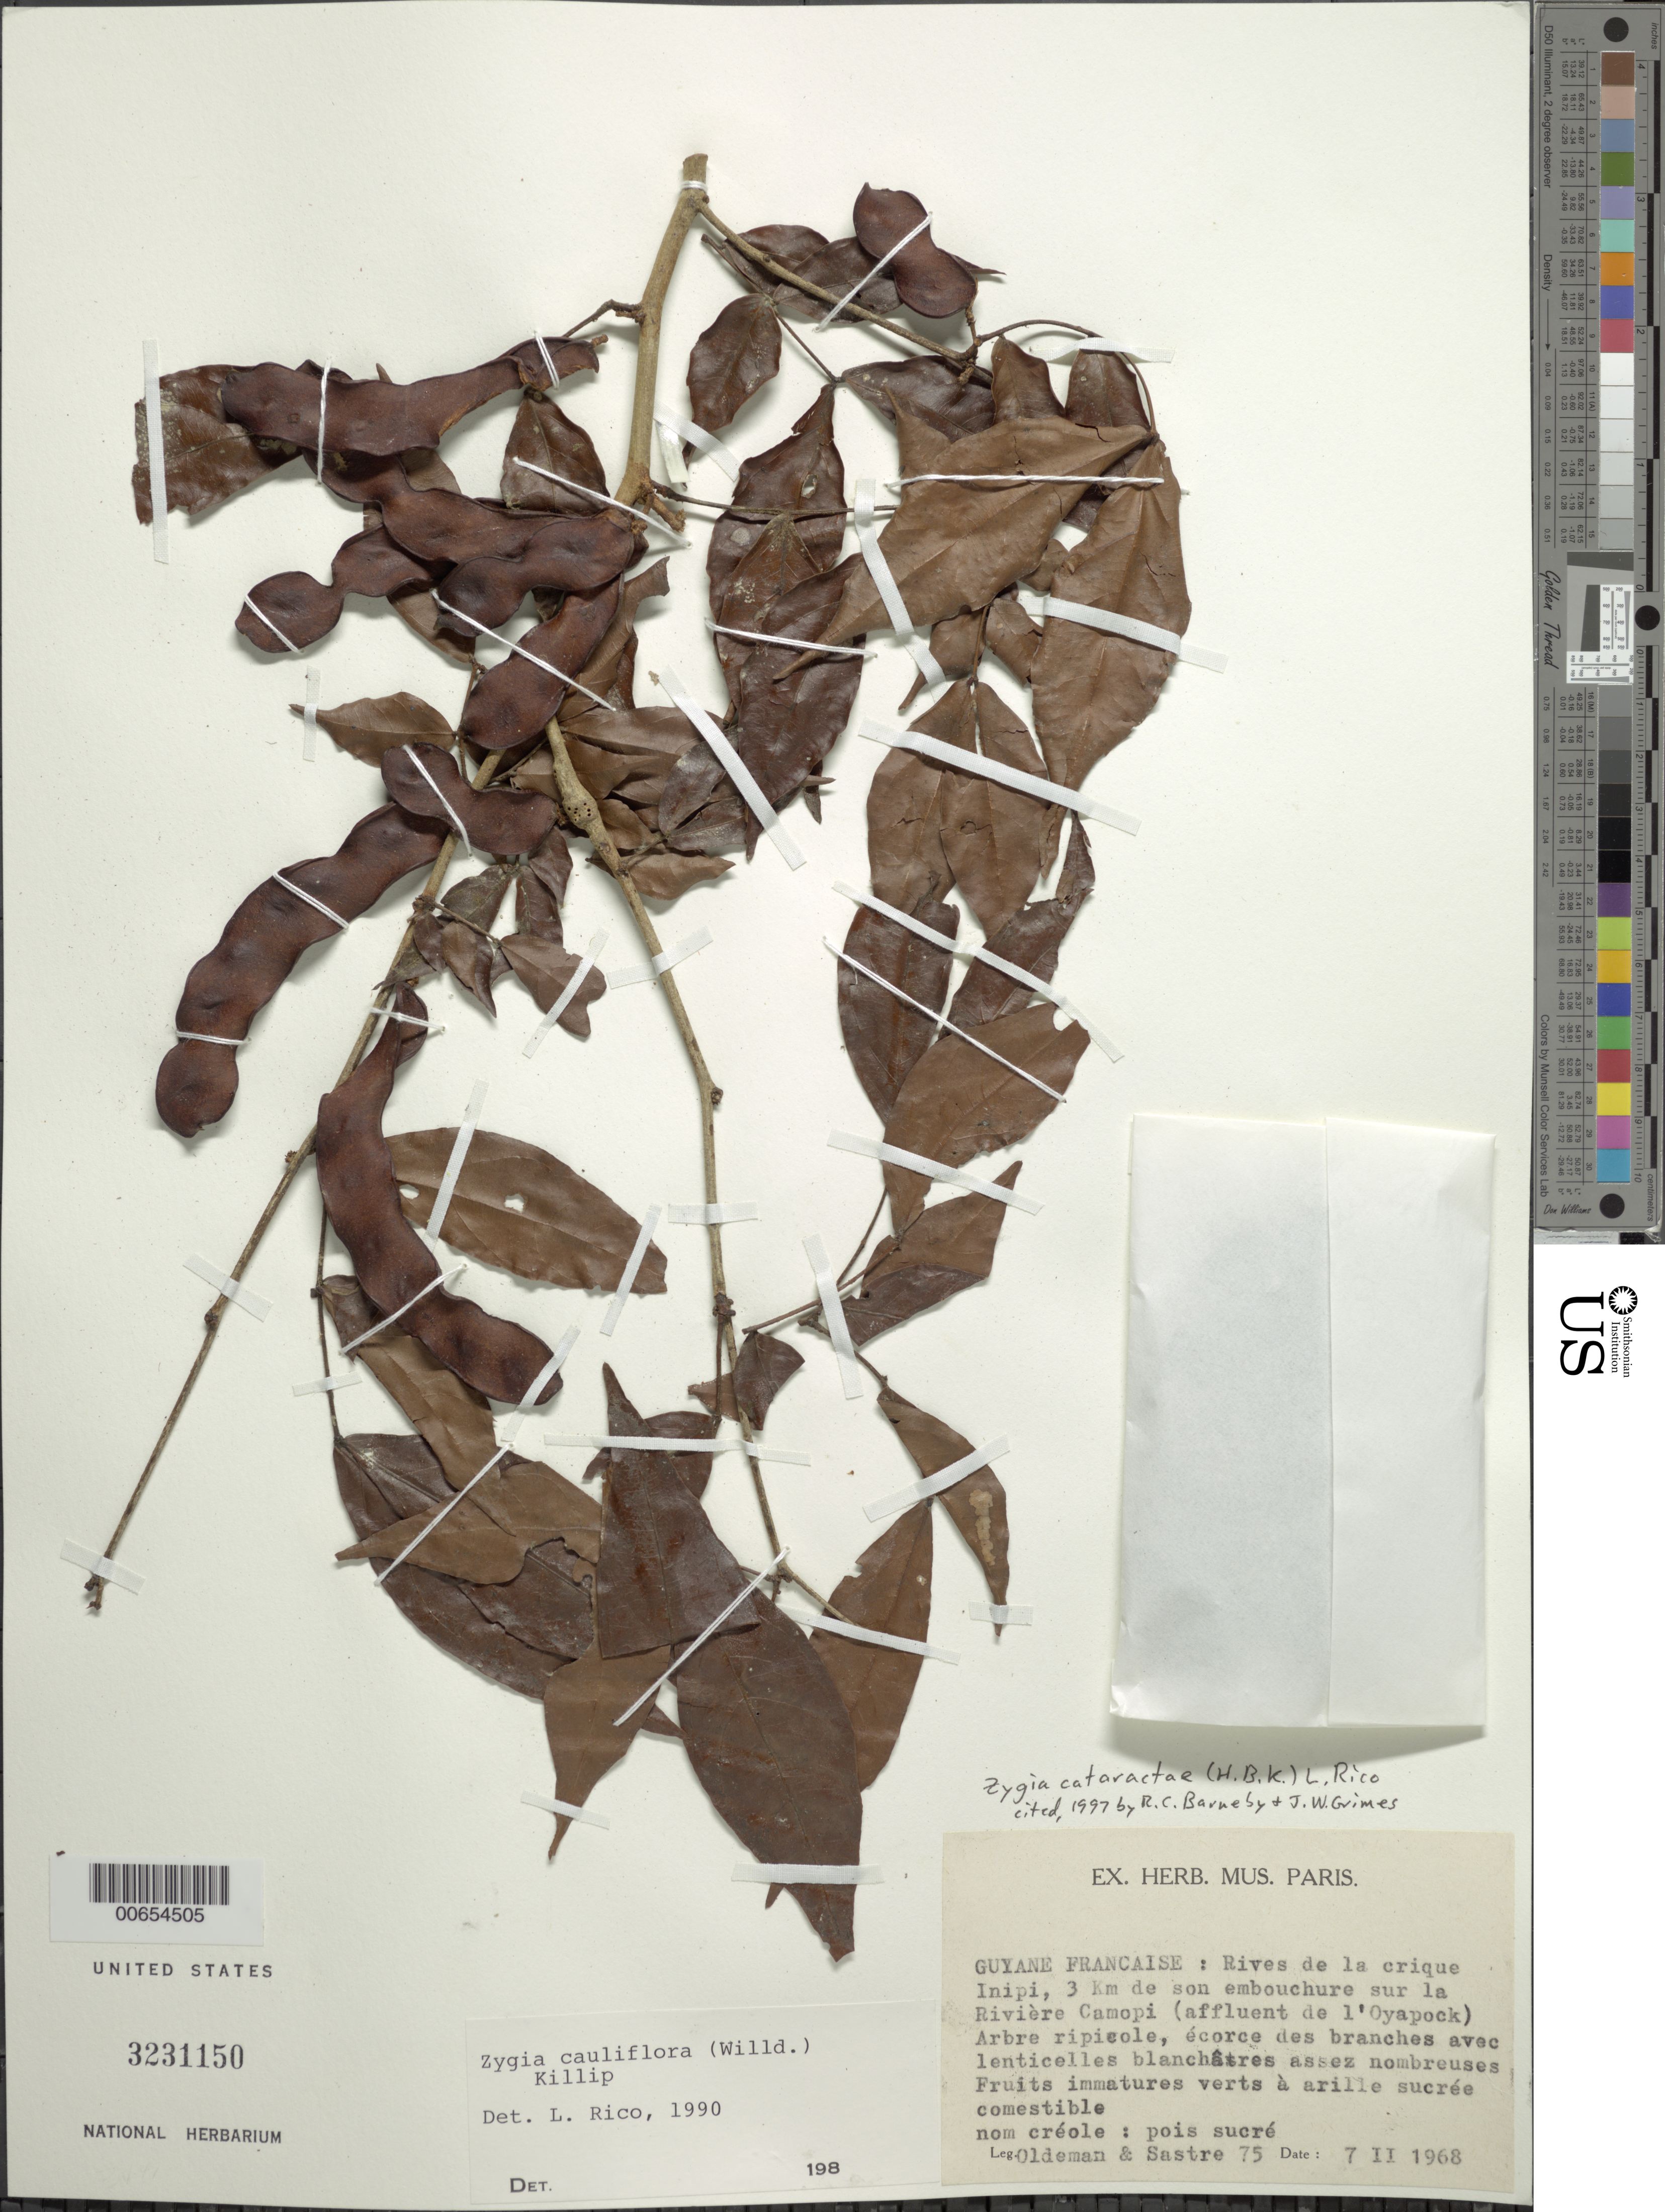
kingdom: Plantae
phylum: Tracheophyta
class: Magnoliopsida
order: Fabales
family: Fabaceae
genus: Zygia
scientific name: Zygia cataractae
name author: (Kunth) L. Rico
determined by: Barneby, R. C.; Grimes, J. W.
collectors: R. Oldeman & C. H. L. Sastre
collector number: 75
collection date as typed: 7-Feb-68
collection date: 1968-02-07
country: French Guiana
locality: Rivière Camopi, crique Inipi, 3 km de son embouchure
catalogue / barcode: US 3231150